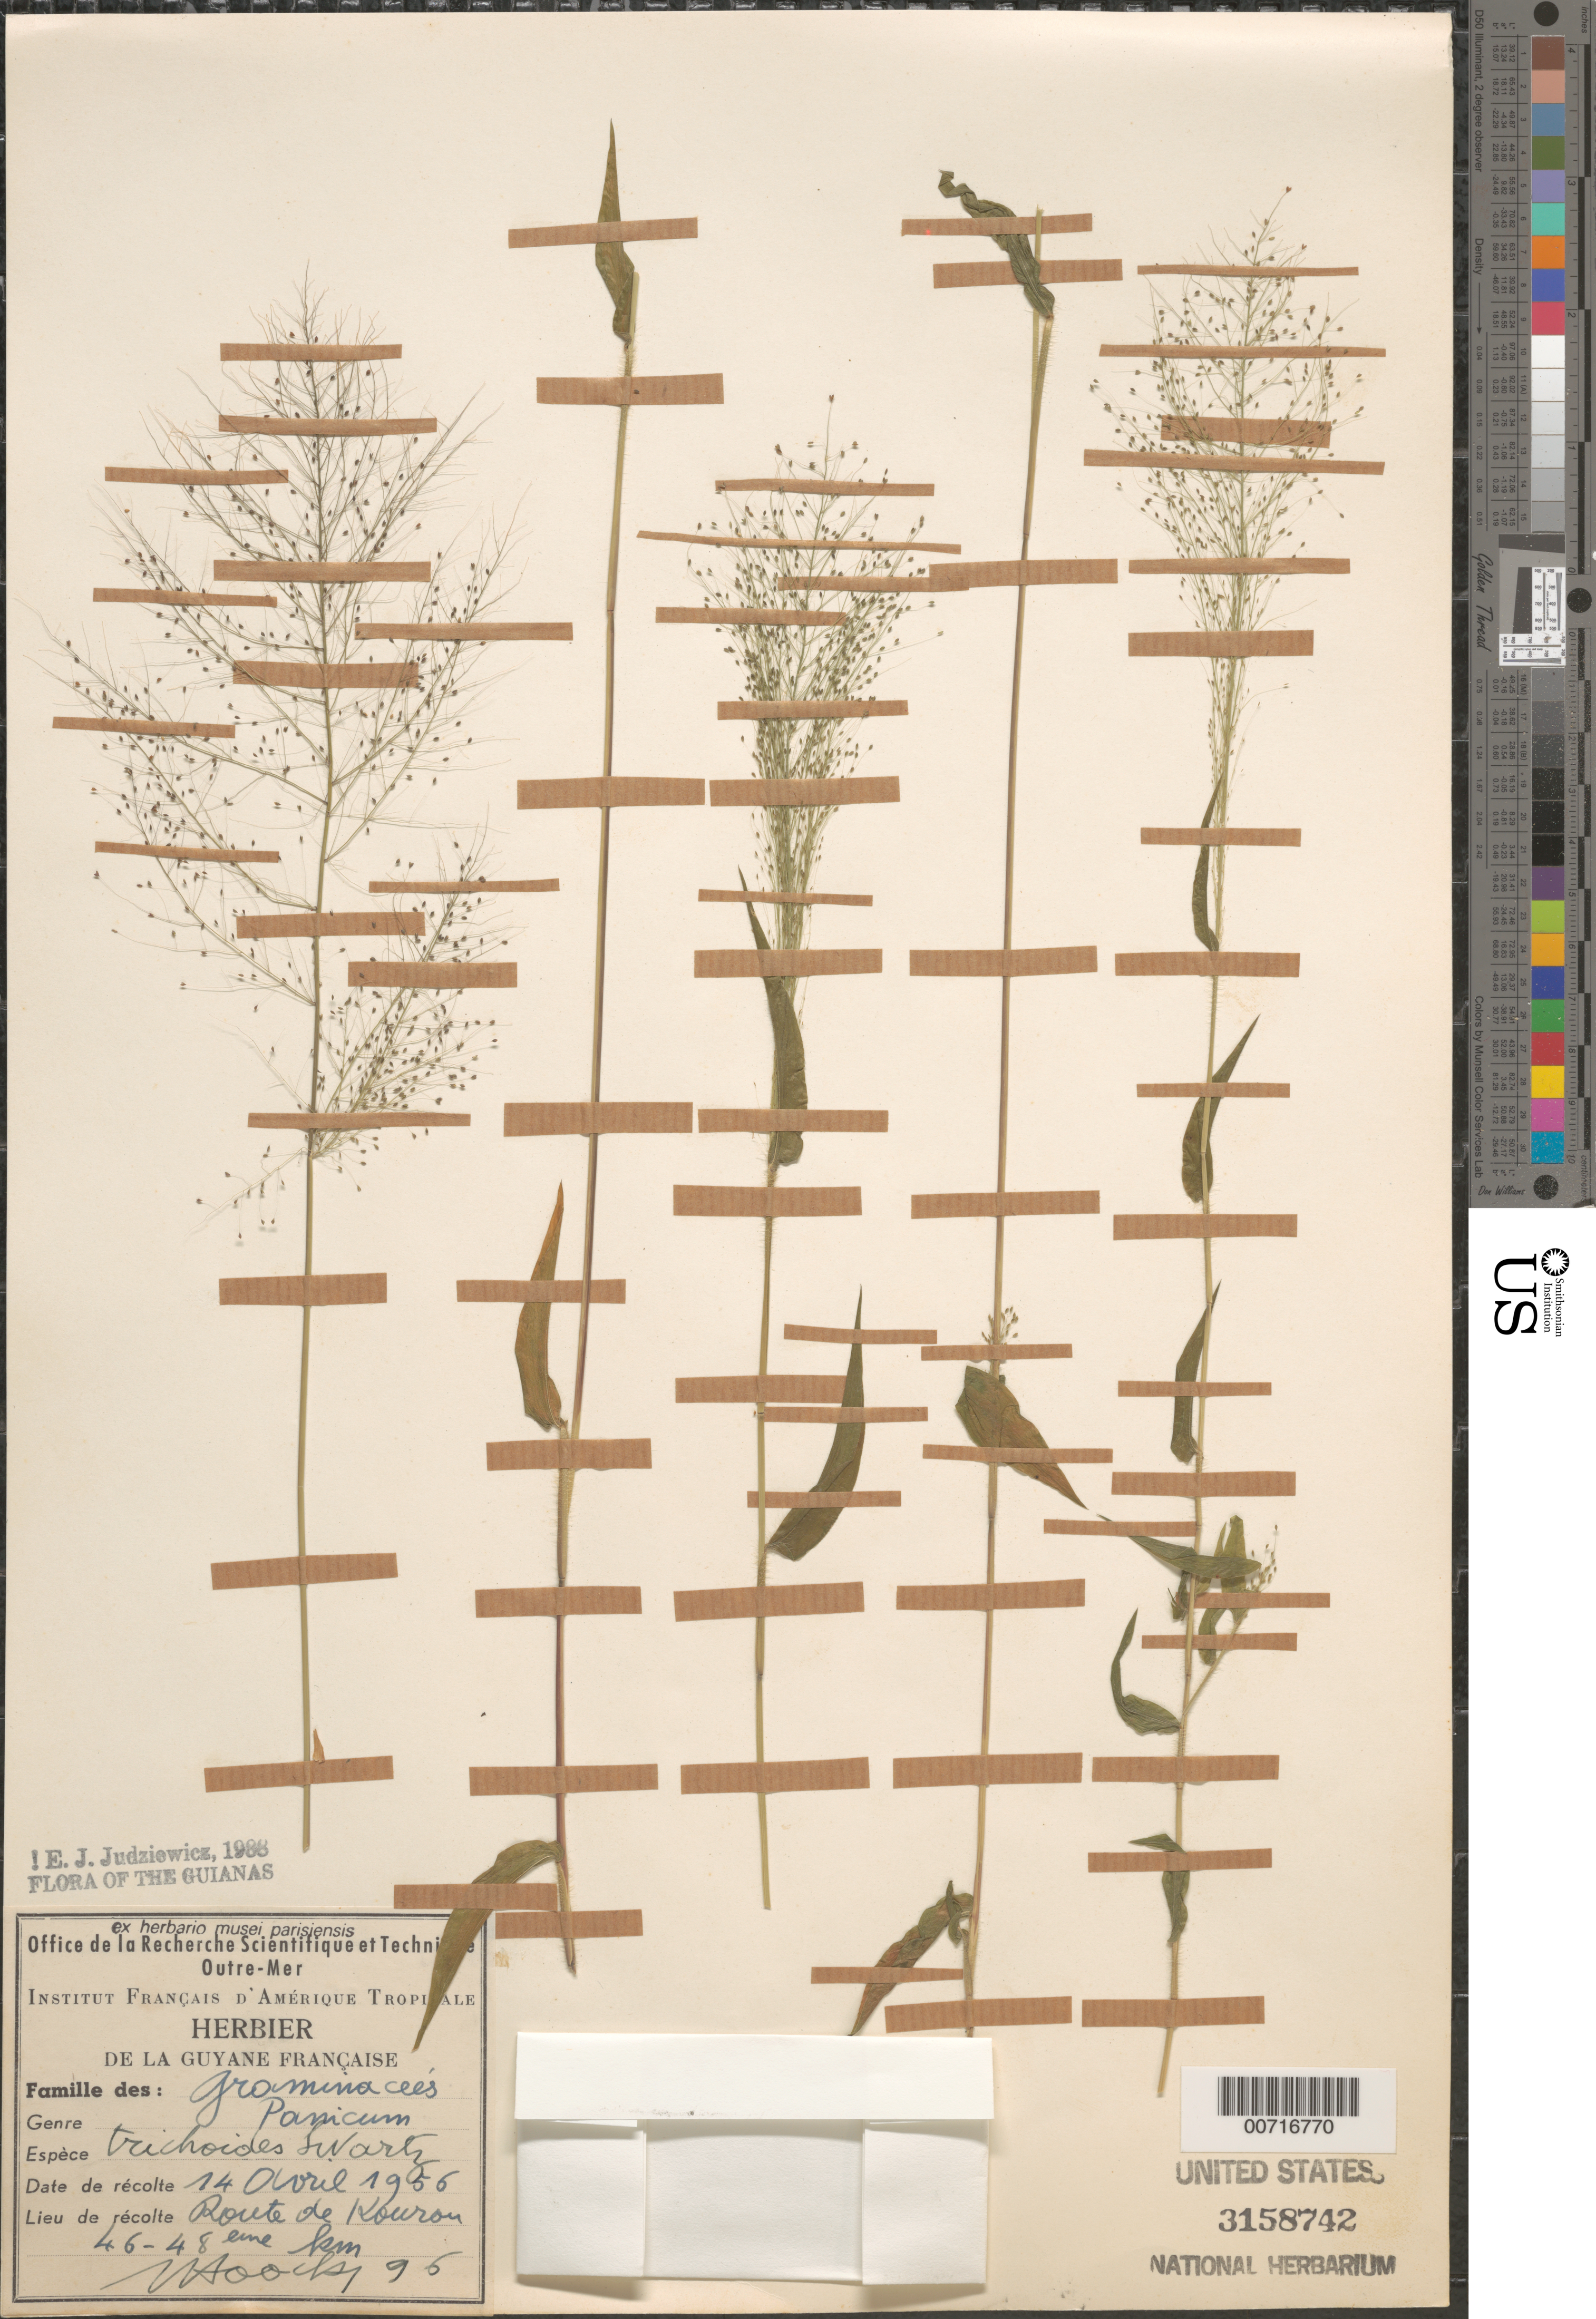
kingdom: Plantae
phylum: Tracheophyta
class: Liliopsida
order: Poales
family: Poaceae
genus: Panicum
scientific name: Panicum trichoides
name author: Sw.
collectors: J. Hoock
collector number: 96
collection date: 1956-04-14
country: French Guiana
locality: Route de Kourou 46-48 eme km.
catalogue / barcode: US 3158742